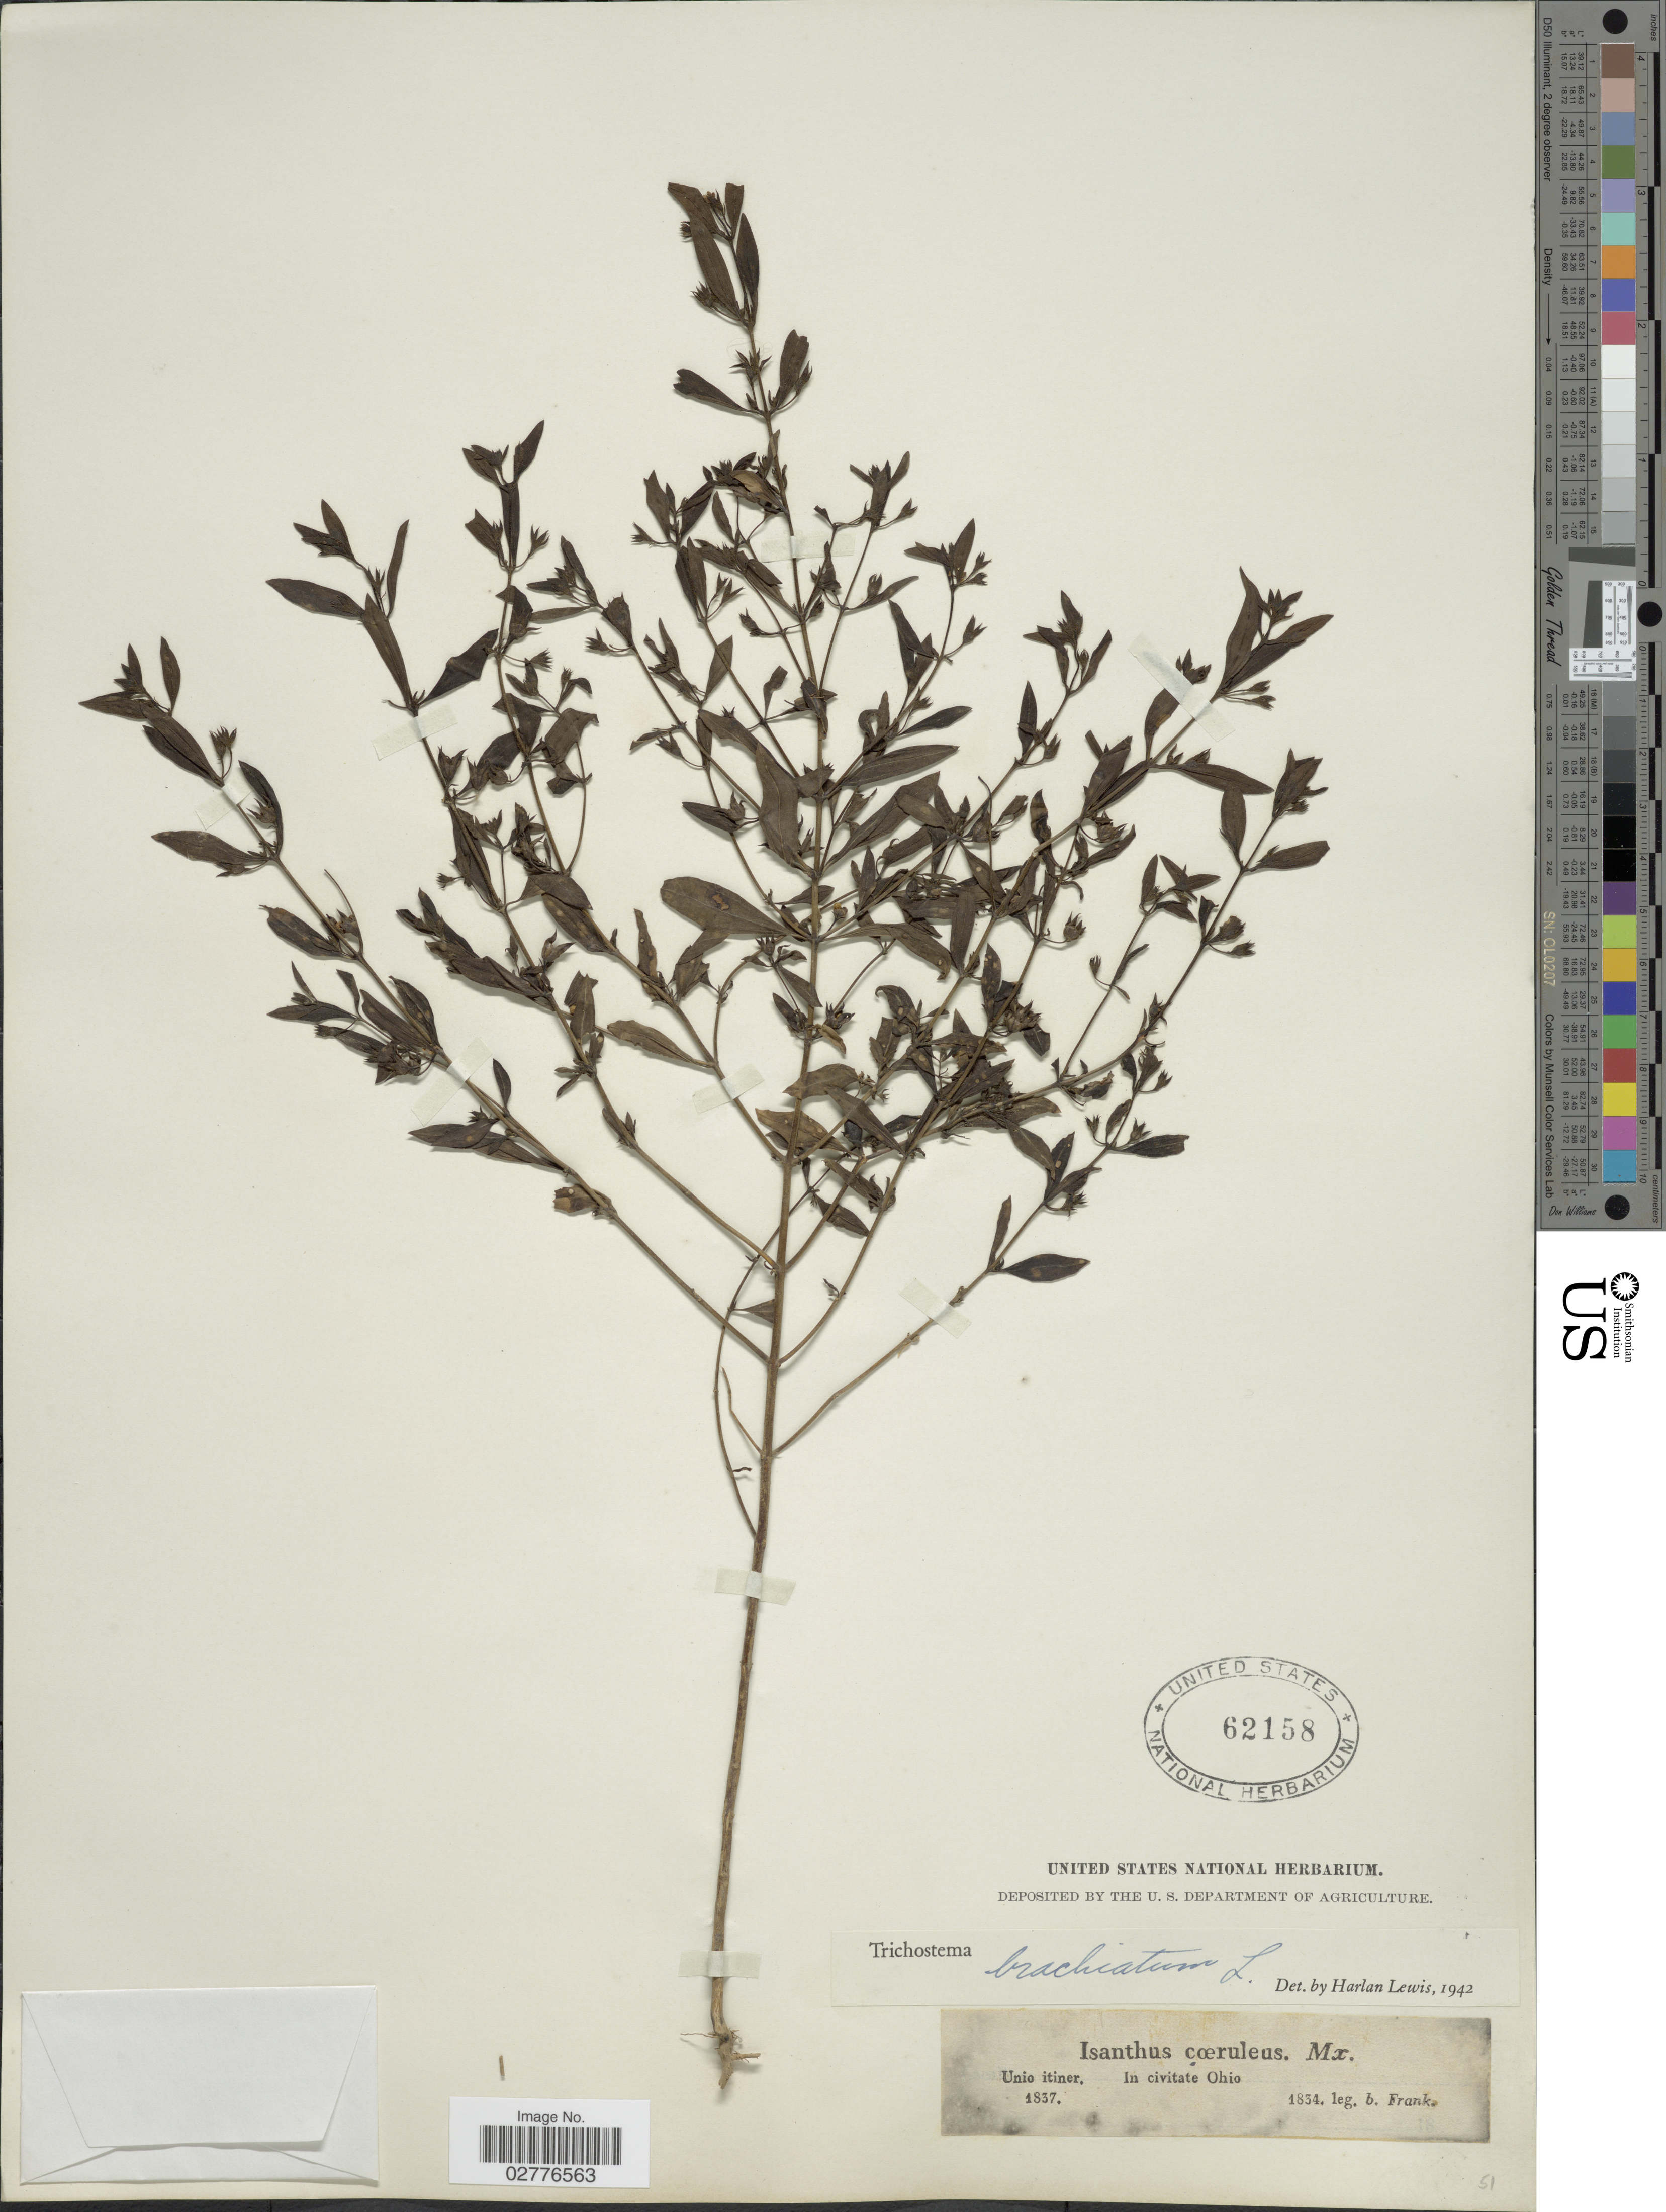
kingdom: Plantae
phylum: Tracheophyta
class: Magnoliopsida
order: Lamiales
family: Lamiaceae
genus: Trichostema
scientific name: Trichostema brachiatum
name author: L.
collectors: B. Frank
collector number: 1834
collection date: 1837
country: United States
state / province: Ohio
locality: In civitate Ohio.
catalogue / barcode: US 62158